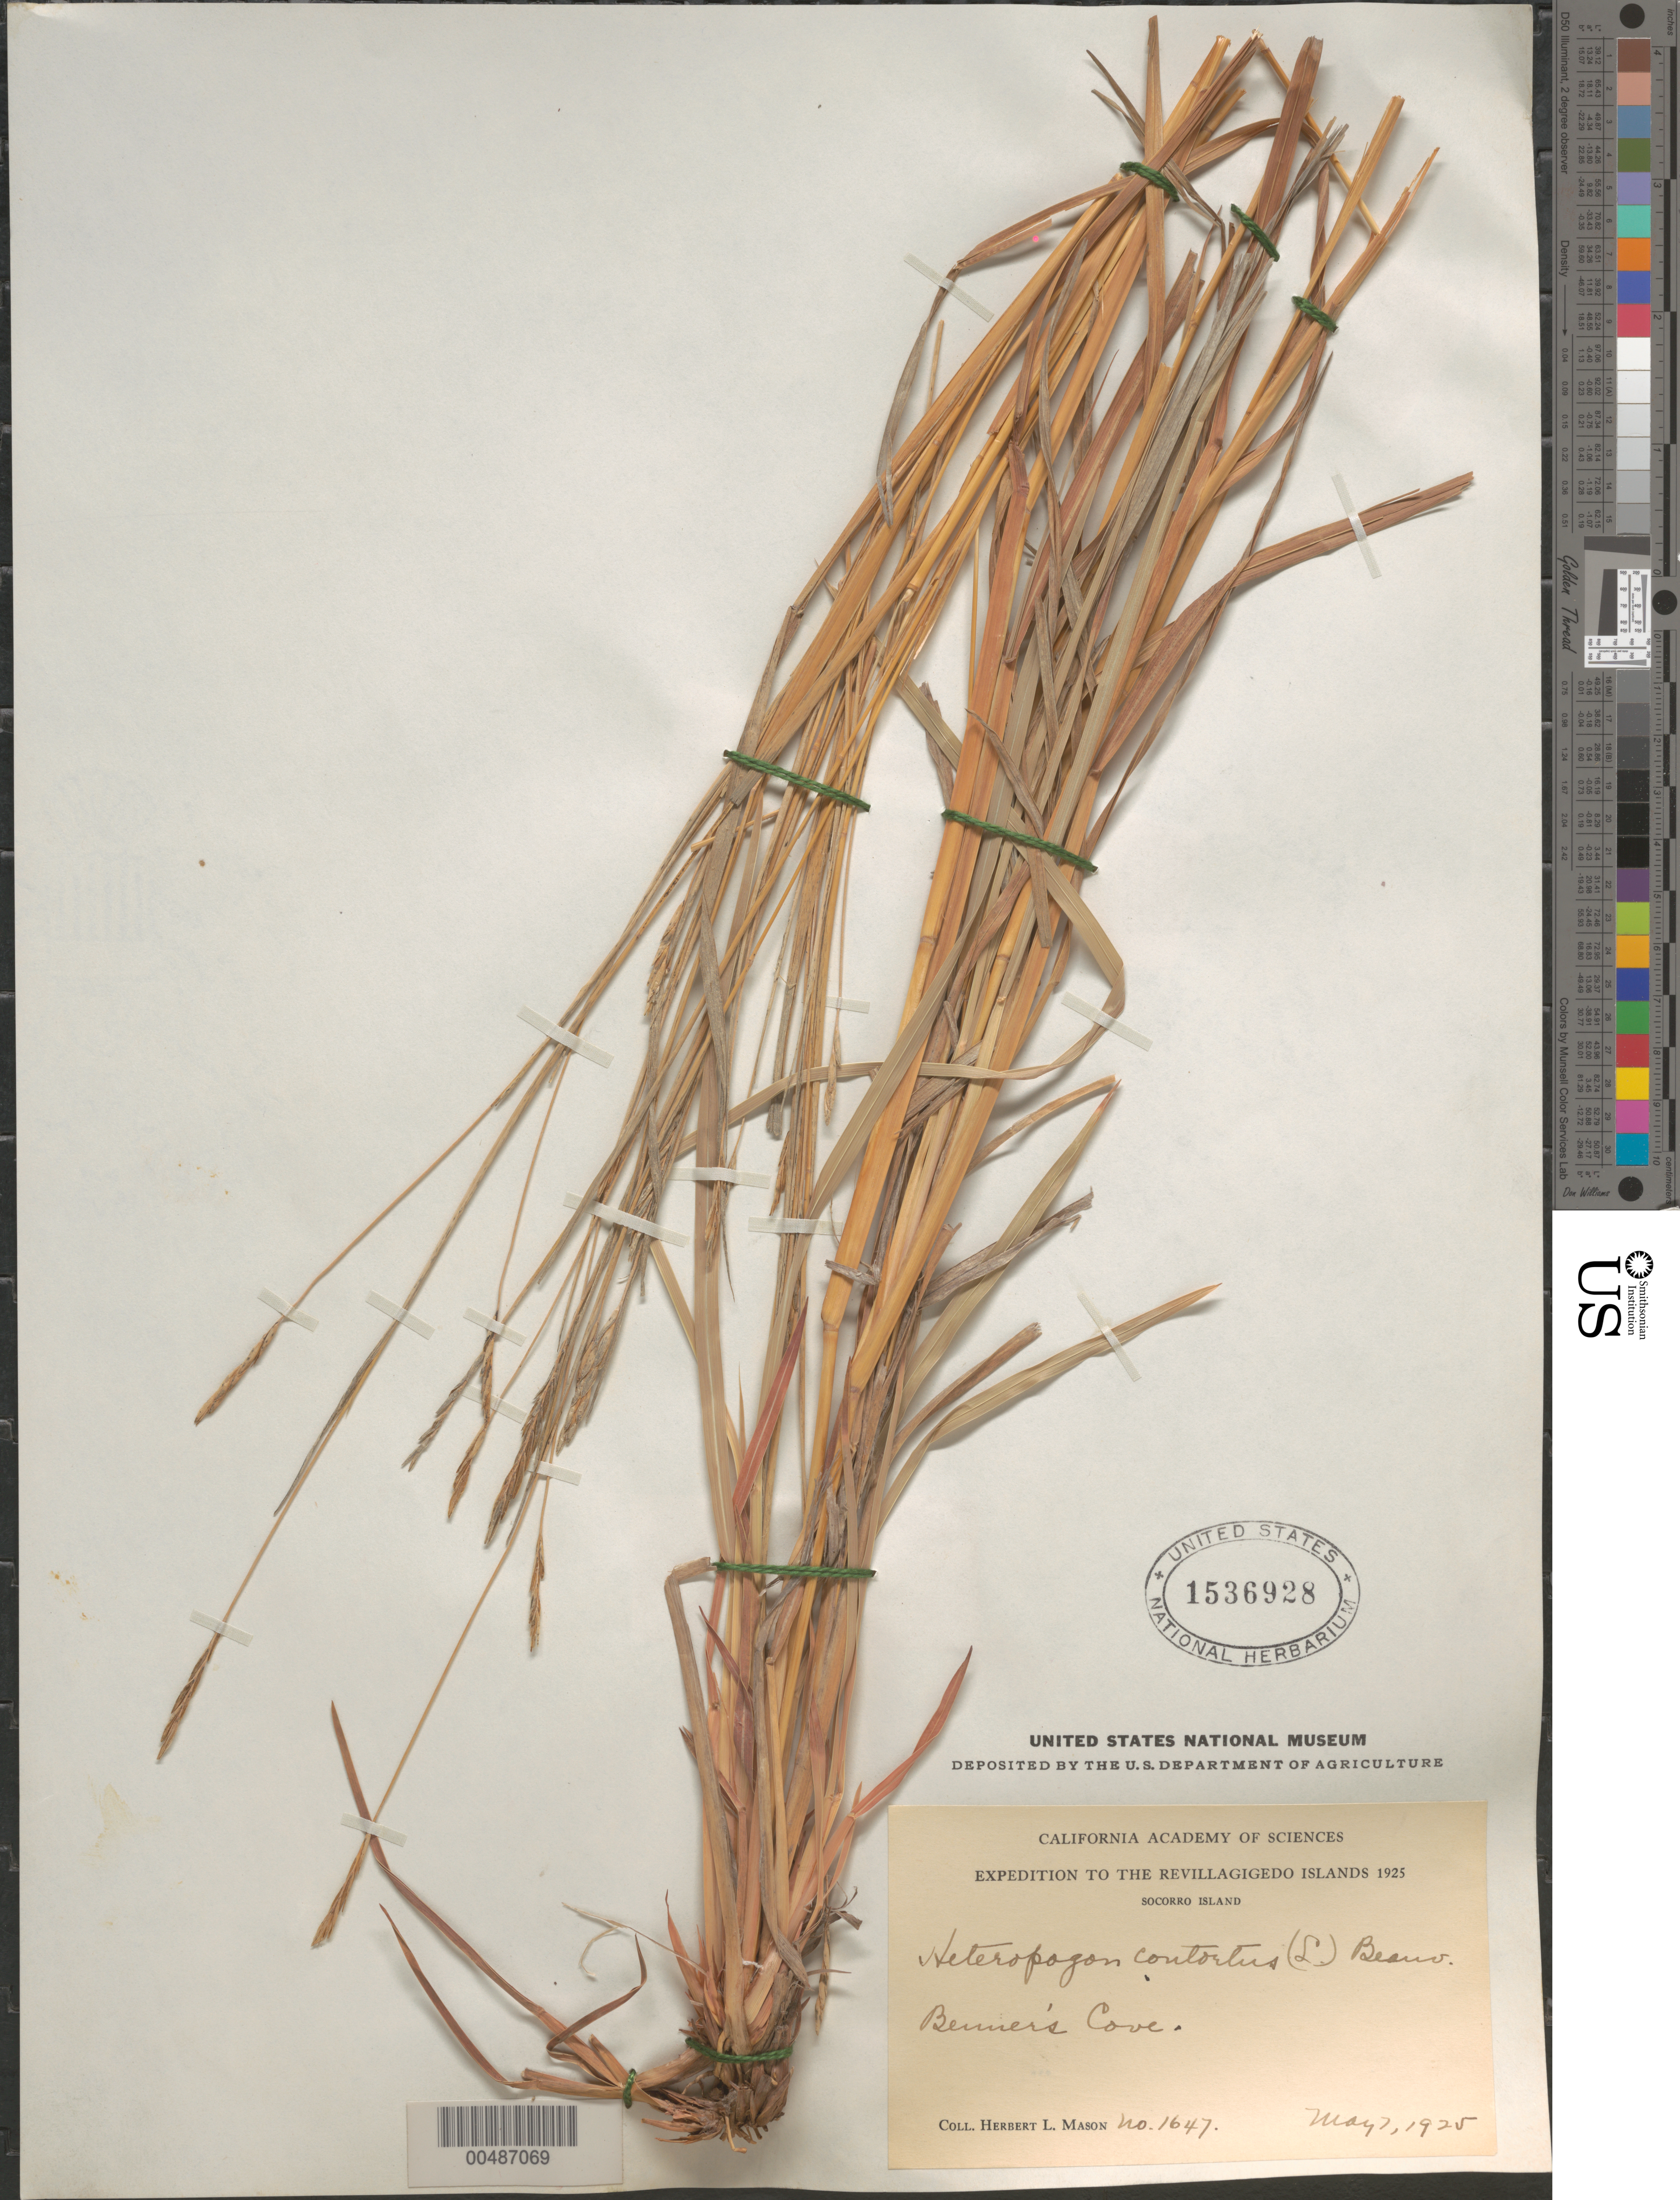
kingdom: Plantae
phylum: Tracheophyta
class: Liliopsida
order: Poales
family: Poaceae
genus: Heteropogon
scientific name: Heteropogon contortus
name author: (L.) P. Beauv. ex Roem. & Schult.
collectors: H. L. Mason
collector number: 1647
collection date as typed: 7 May 1925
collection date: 1925-05-07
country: Mexico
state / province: Colima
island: Socorro Island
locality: Beuner's Cove.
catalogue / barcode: US 1536928